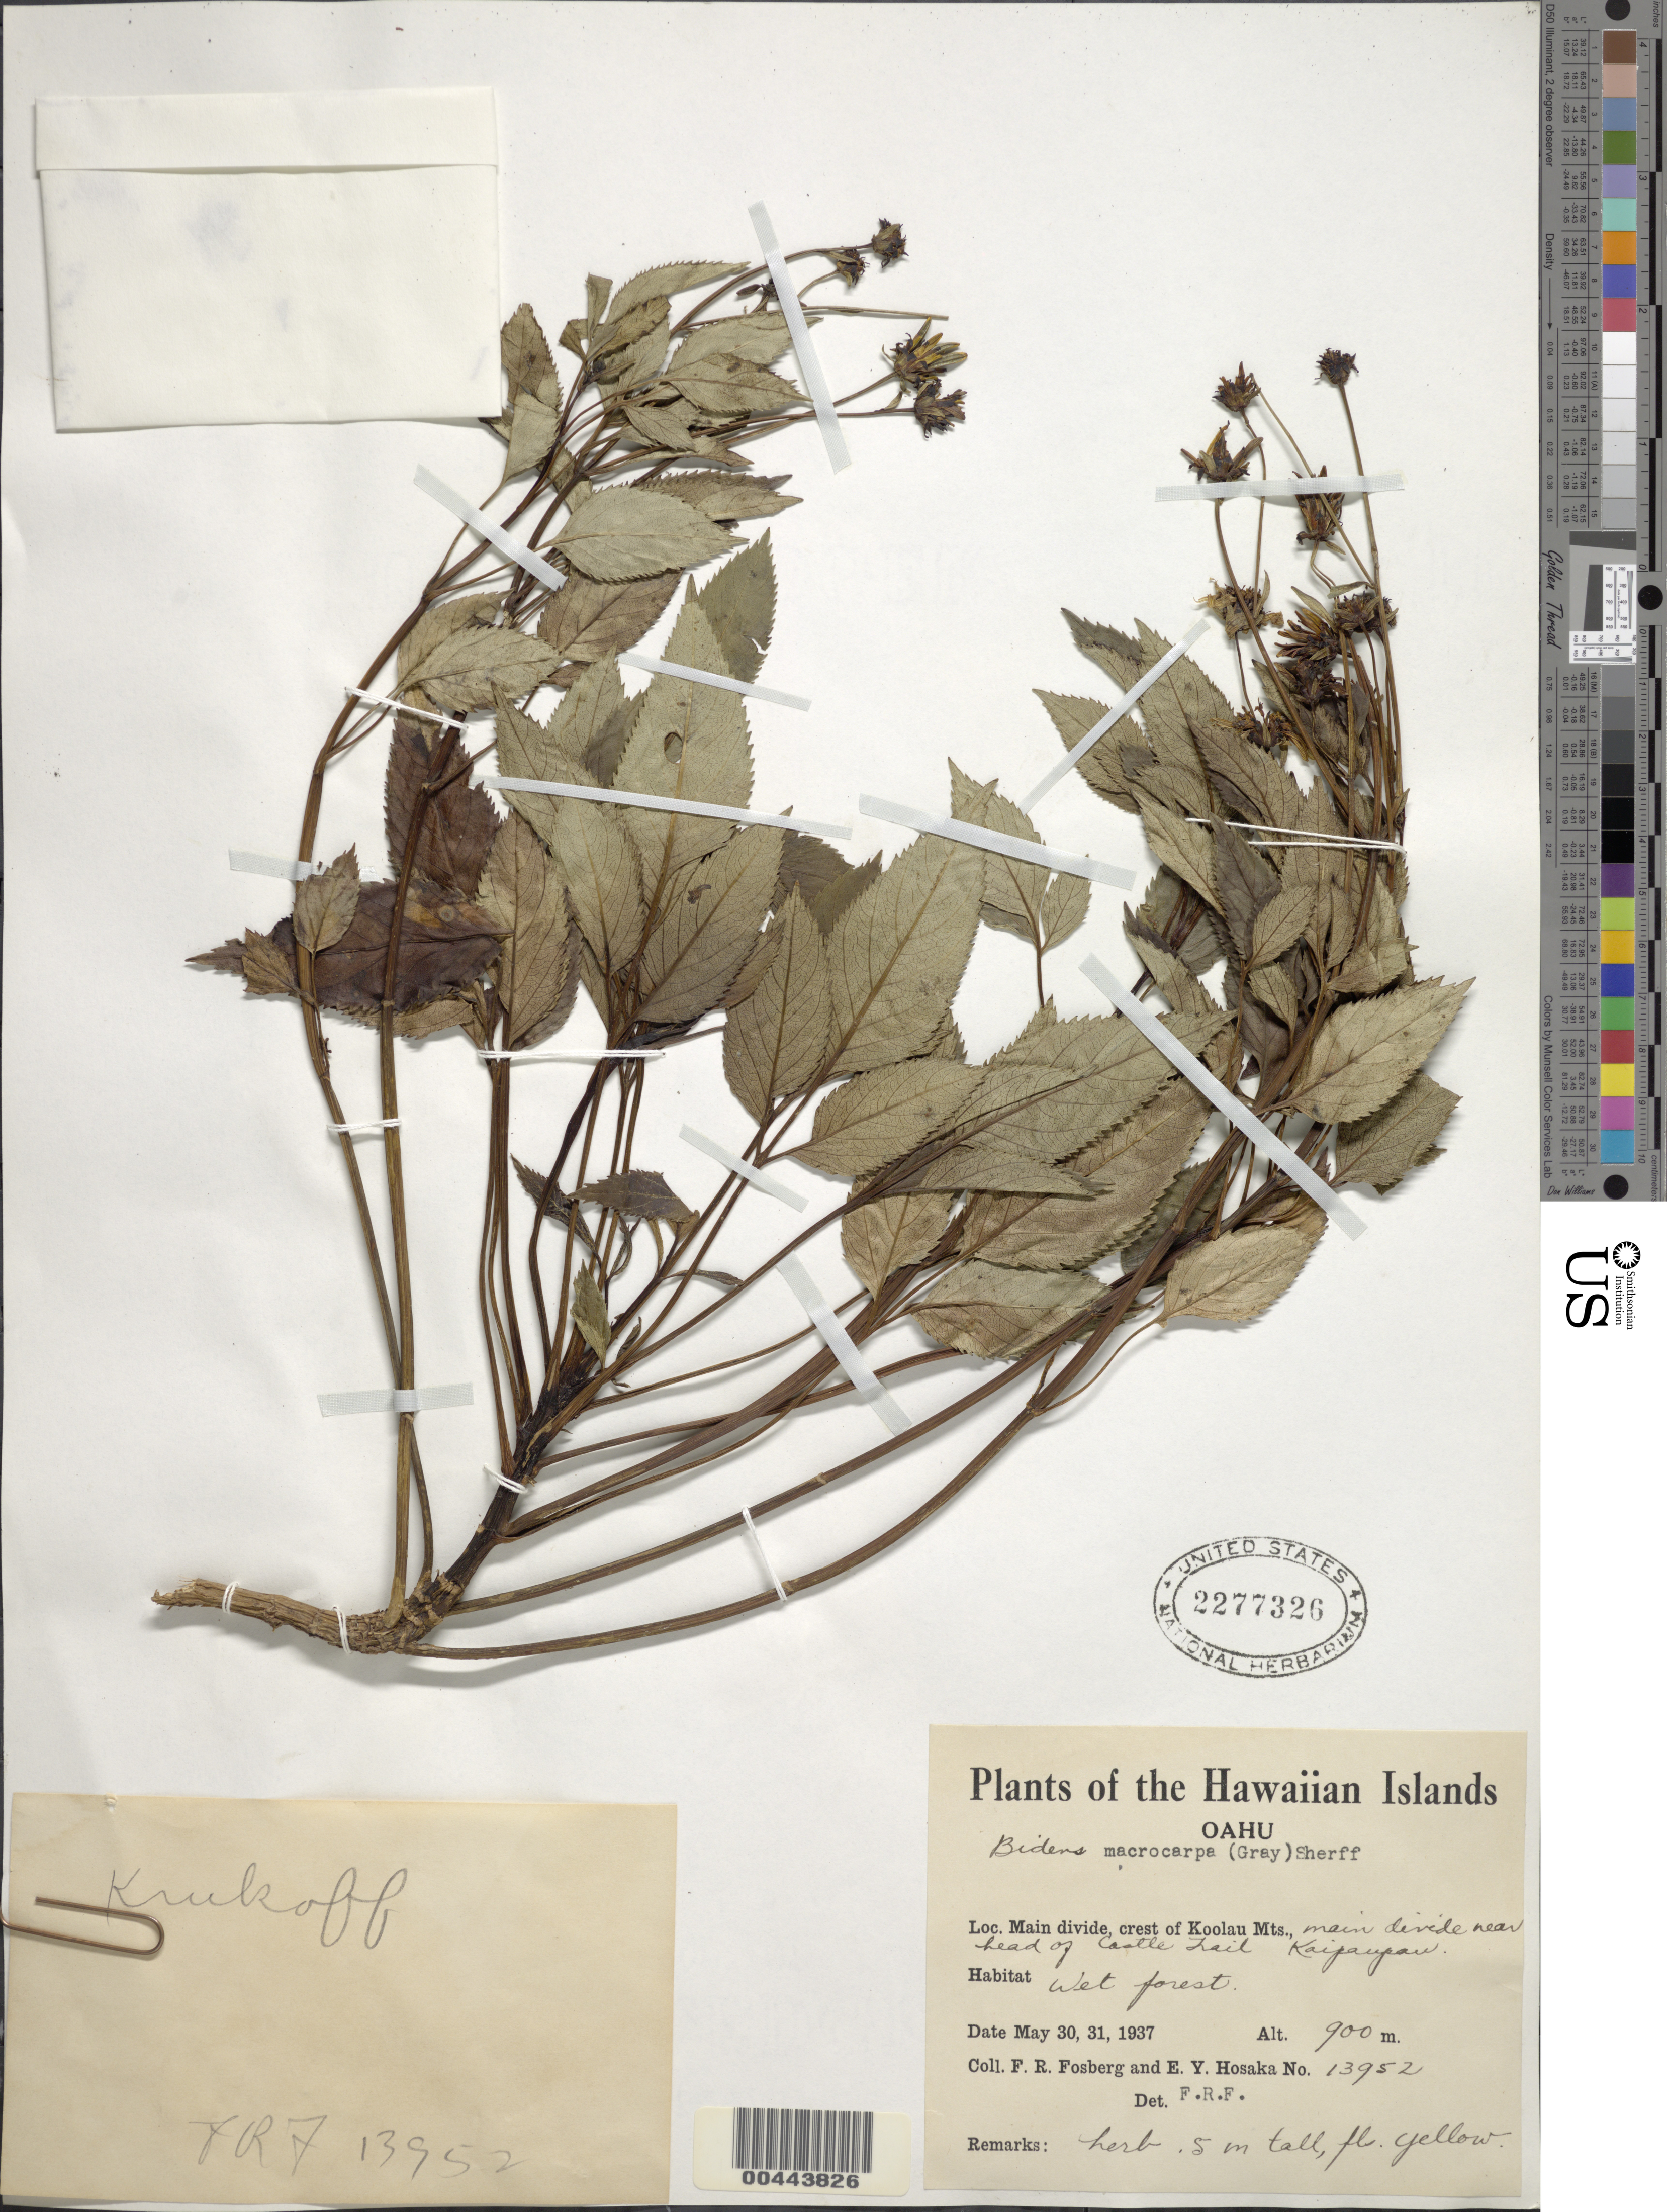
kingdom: Plantae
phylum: Tracheophyta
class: Magnoliopsida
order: Asterales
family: Asteraceae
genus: Bidens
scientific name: Bidens macrocarpa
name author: (A. Gray) Sherff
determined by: Fosberg, F. R.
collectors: F. R. Fosberg & E. Y. Hosaka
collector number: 13952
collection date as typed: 30 May 1937 to 31 May 1937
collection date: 1937-05-30/1937-05-31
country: United States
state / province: Hawaii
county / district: Honolulu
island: Oahu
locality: Main divide, crest of Koolau Mountains, main divide near head of Castle Trail, Kaipaupau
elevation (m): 900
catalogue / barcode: US 2277326